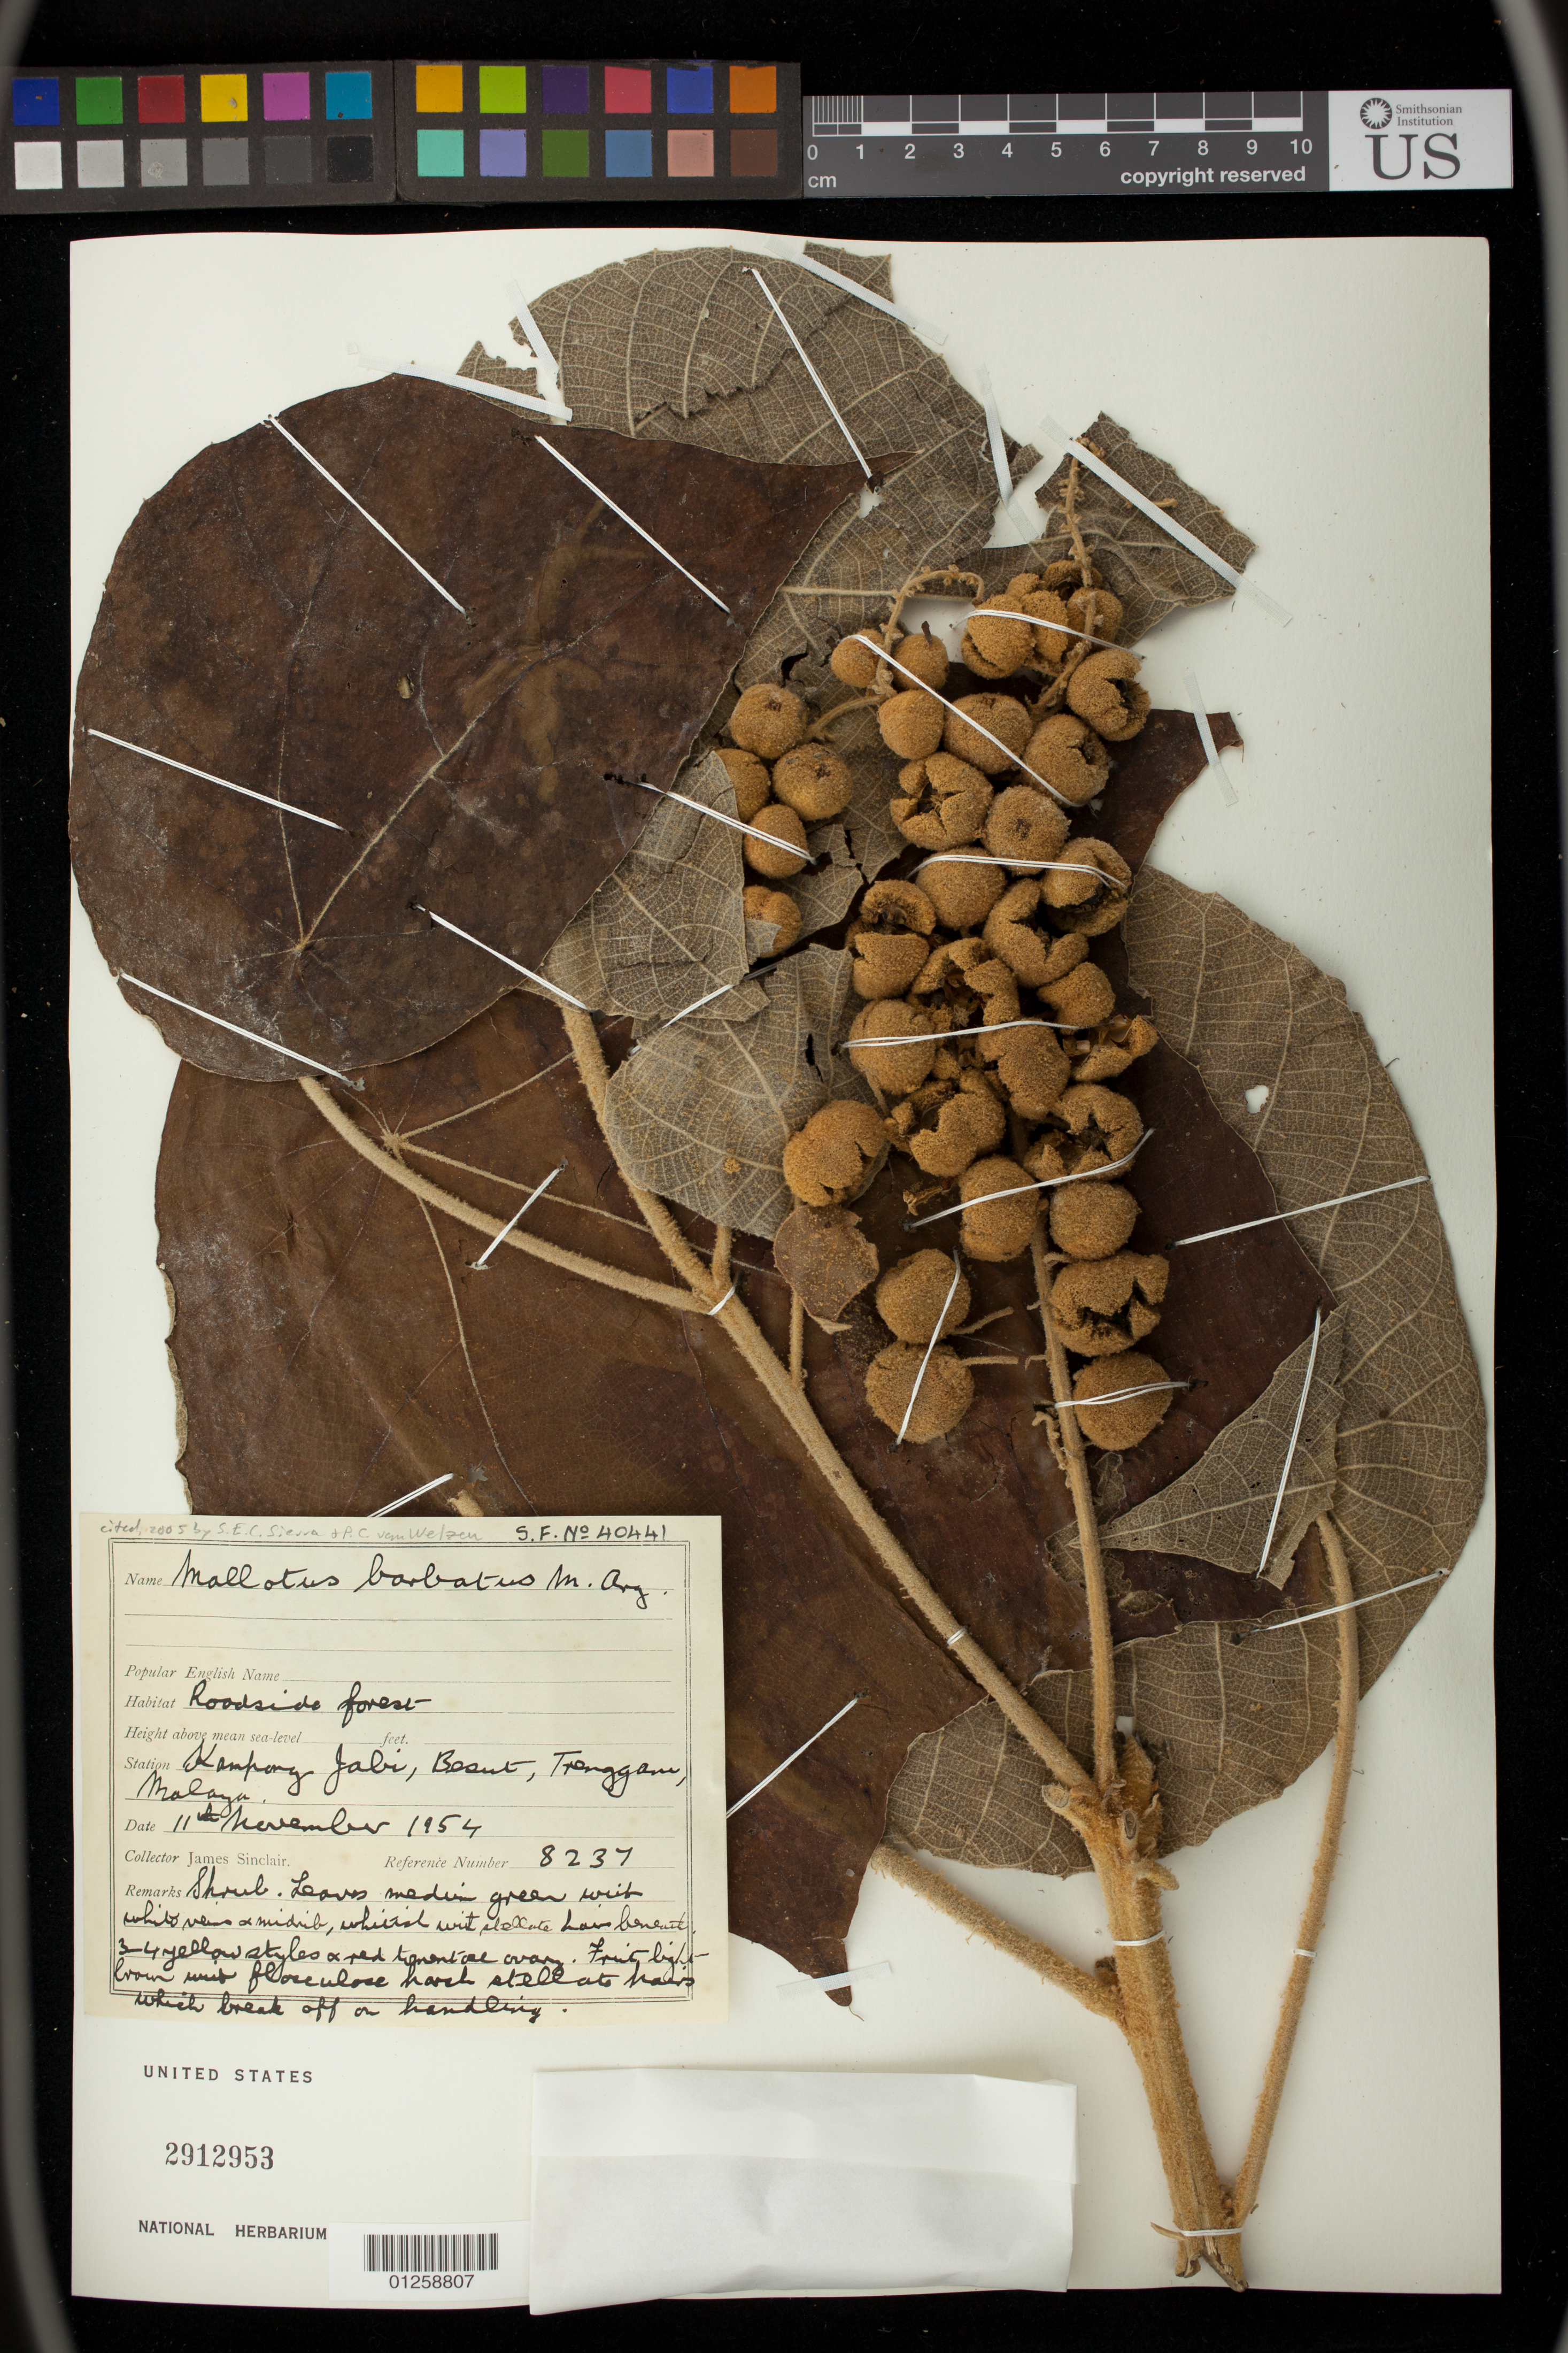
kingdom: Plantae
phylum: Tracheophyta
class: Magnoliopsida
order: Malpighiales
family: Euphorbiaceae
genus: Mallotus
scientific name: Mallotus barbatus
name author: Müll. Arg.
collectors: J. Sinclair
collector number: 8237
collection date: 1954-11-11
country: Malaysia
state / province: Terengganu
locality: Kampong Jabi, Besut, Terengganu, Malaya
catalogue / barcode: US 2912953